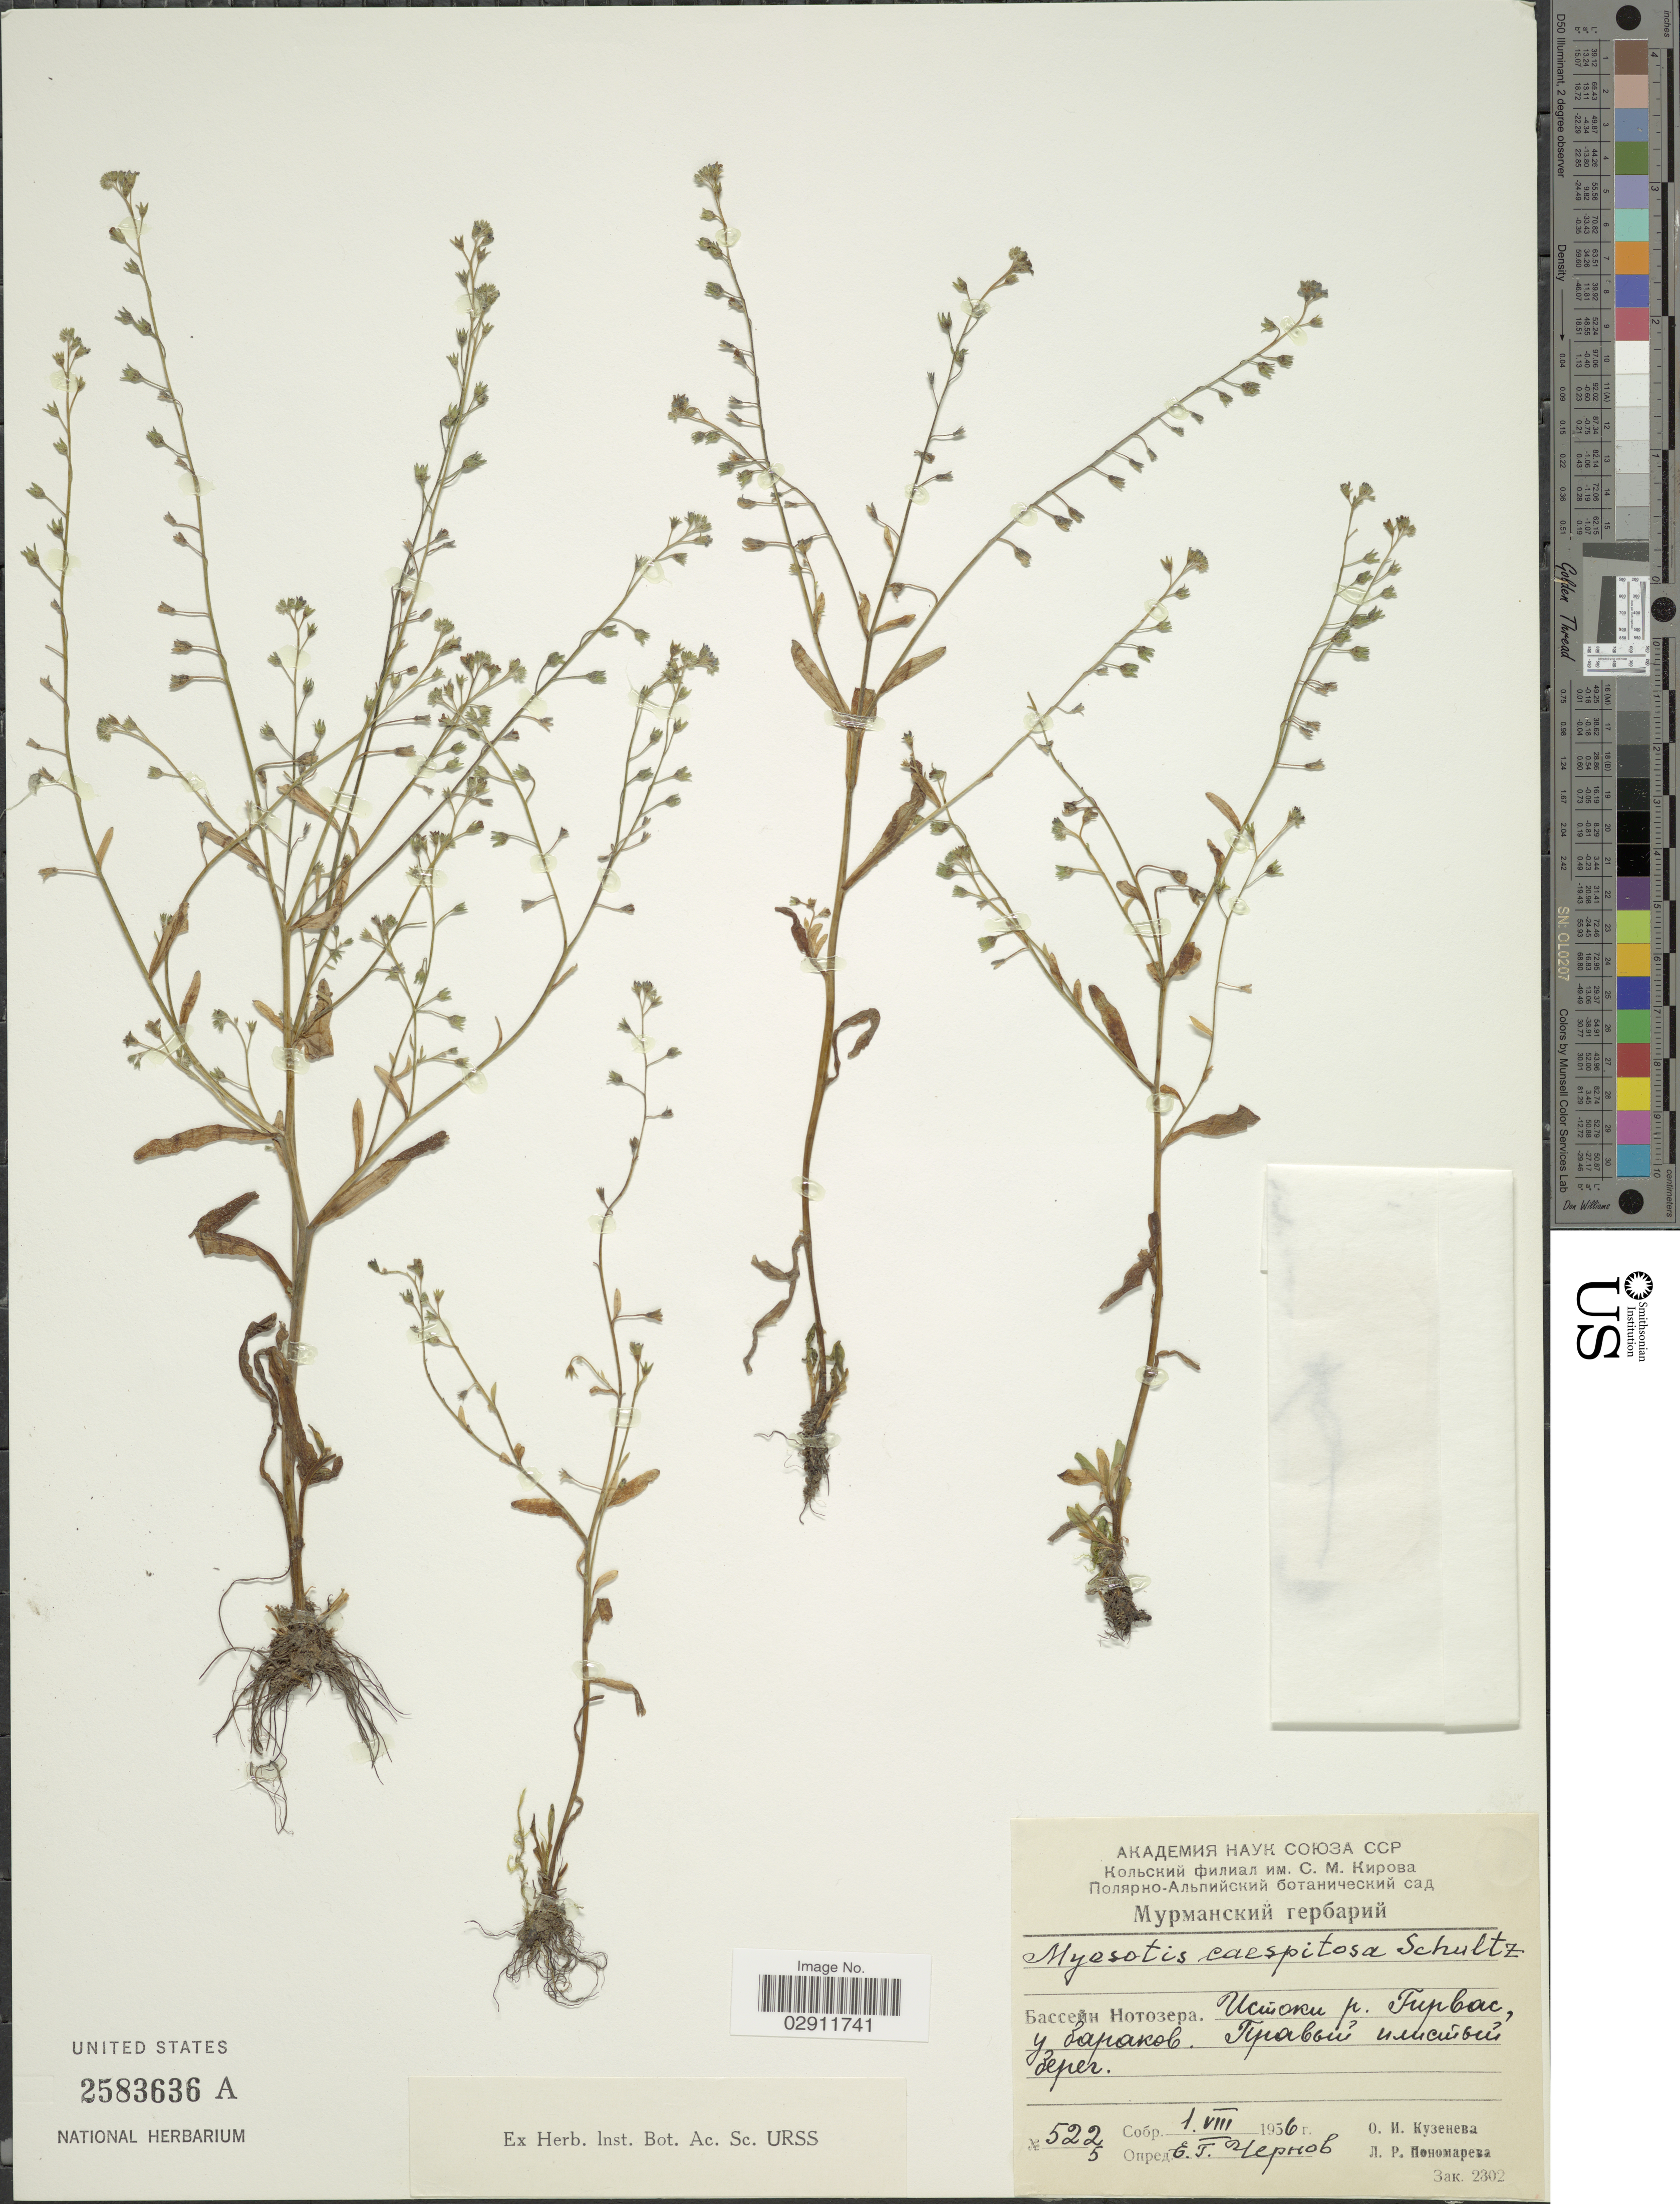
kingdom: Plantae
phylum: Tracheophyta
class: Magnoliopsida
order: Boraginales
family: Boraginaceae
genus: Myosotis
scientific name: Myosotis caespitosa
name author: Schultz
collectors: O. Kuznetsova & L. Nonomareva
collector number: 5225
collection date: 1956-08-01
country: Russian Federation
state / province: Murmansk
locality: Right shore of River Girvas near its source.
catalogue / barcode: US 2583636A